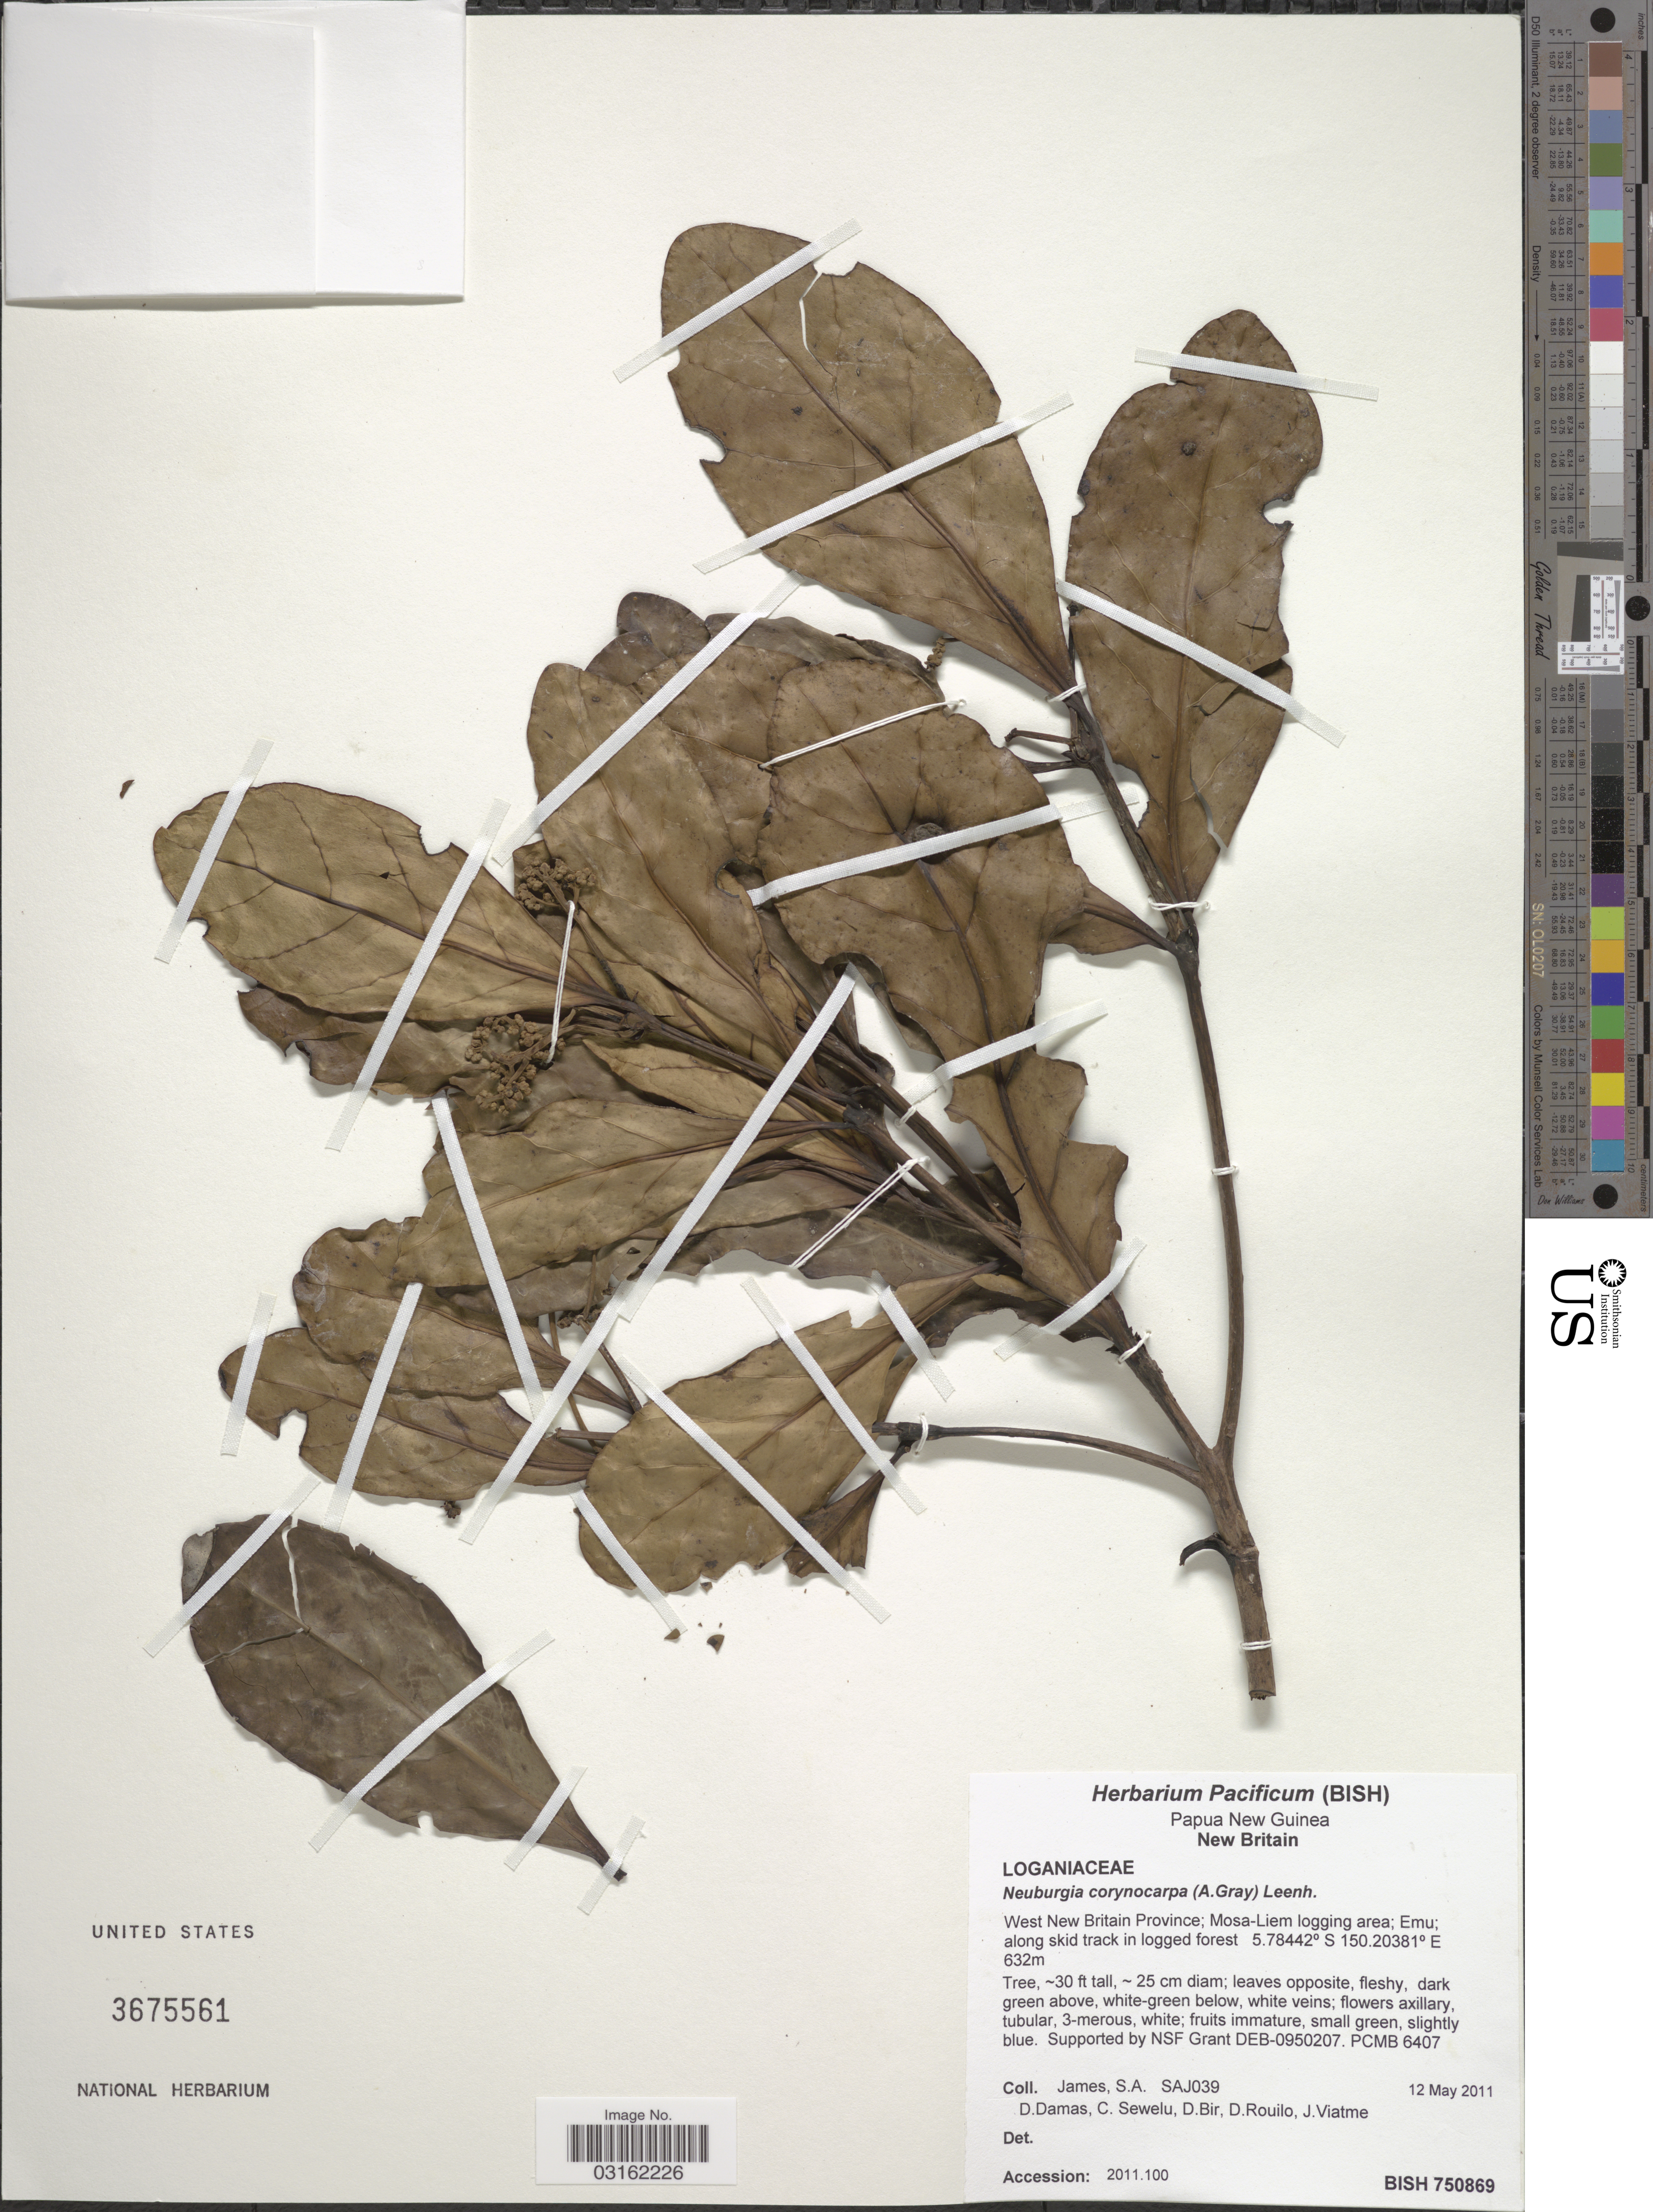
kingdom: Plantae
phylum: Tracheophyta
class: Magnoliopsida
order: Gentianales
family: Loganiaceae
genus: Neuburgia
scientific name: Neuburgia corynocarpa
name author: (A. Gray) Leenh.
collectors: S. James, D. Damas, C. Sewelu, D. Bir & et al.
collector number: SAJ039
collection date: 2011-05-12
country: Papua New Guinea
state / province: West New Britain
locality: Mosa-Liem logging area; Emu; along skid track in logged forest.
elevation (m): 632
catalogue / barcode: US 3675561